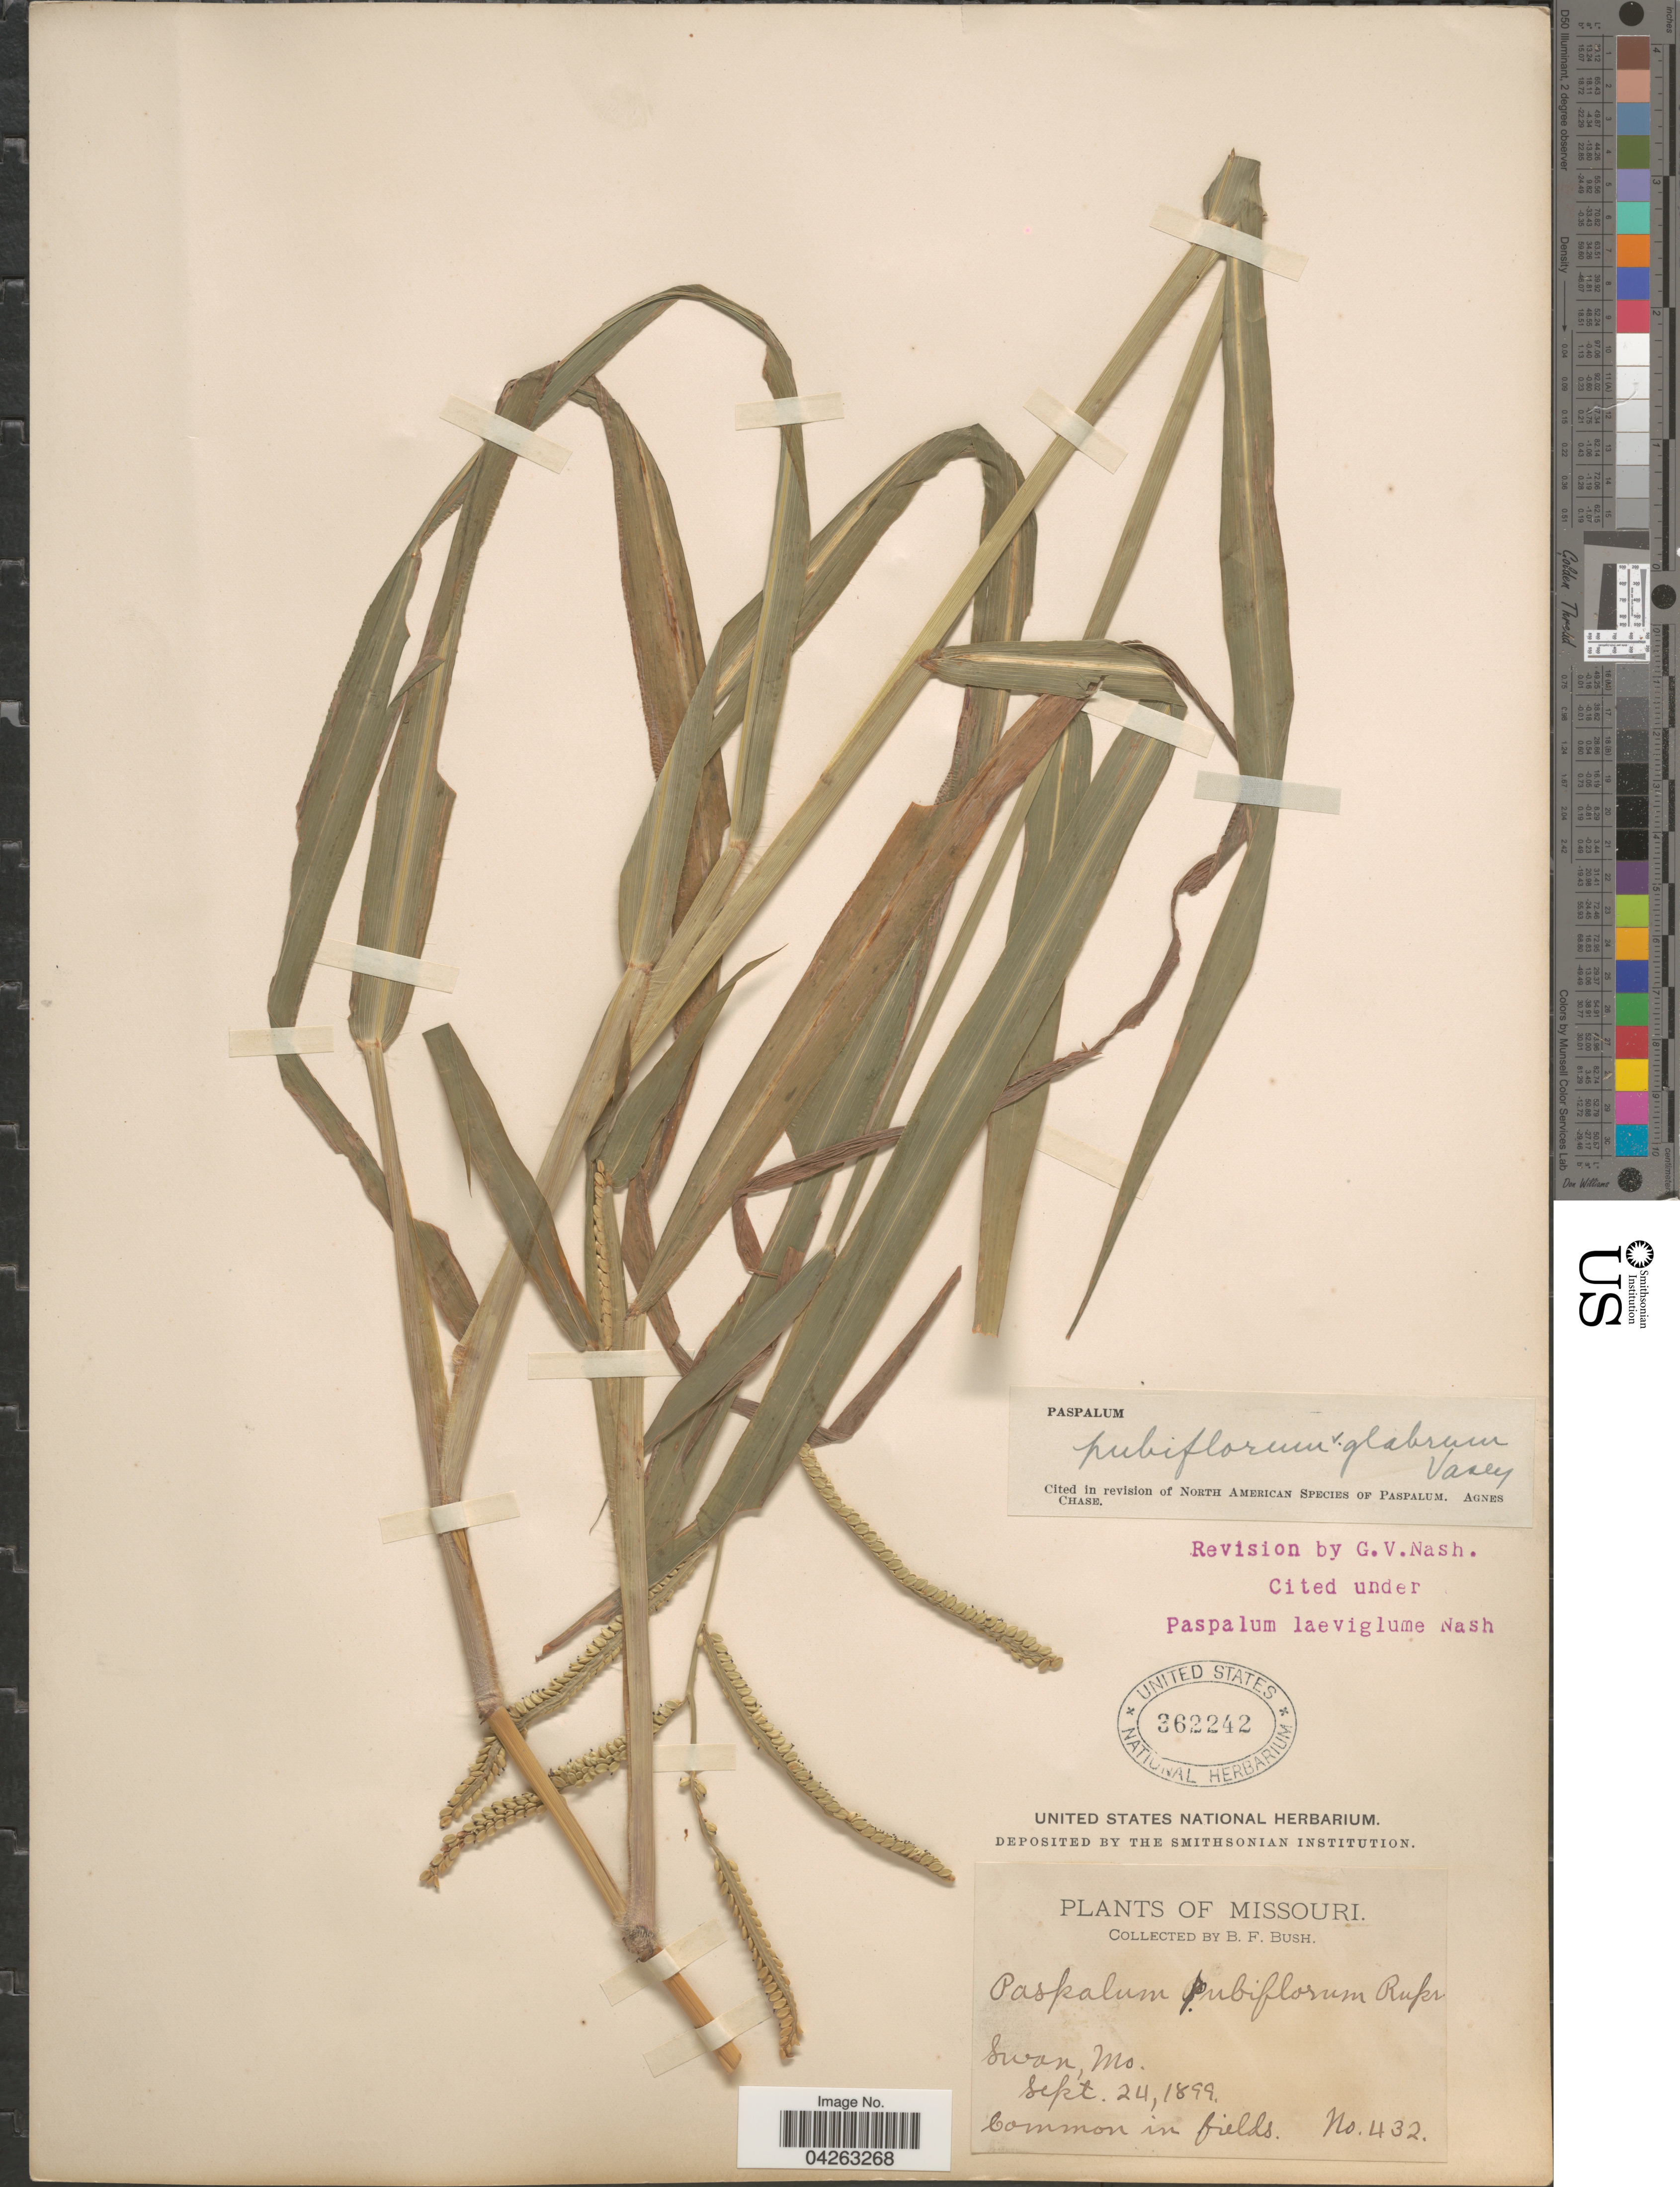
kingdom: Plantae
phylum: Tracheophyta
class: Liliopsida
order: Poales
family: Poaceae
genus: Paspalum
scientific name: Paspalum pubiflorum var. glabrum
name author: Vasey ex Scribn.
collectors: B. F. Bush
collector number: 432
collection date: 1899-09-24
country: United States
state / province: Missouri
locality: Swan.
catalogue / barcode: US 362242